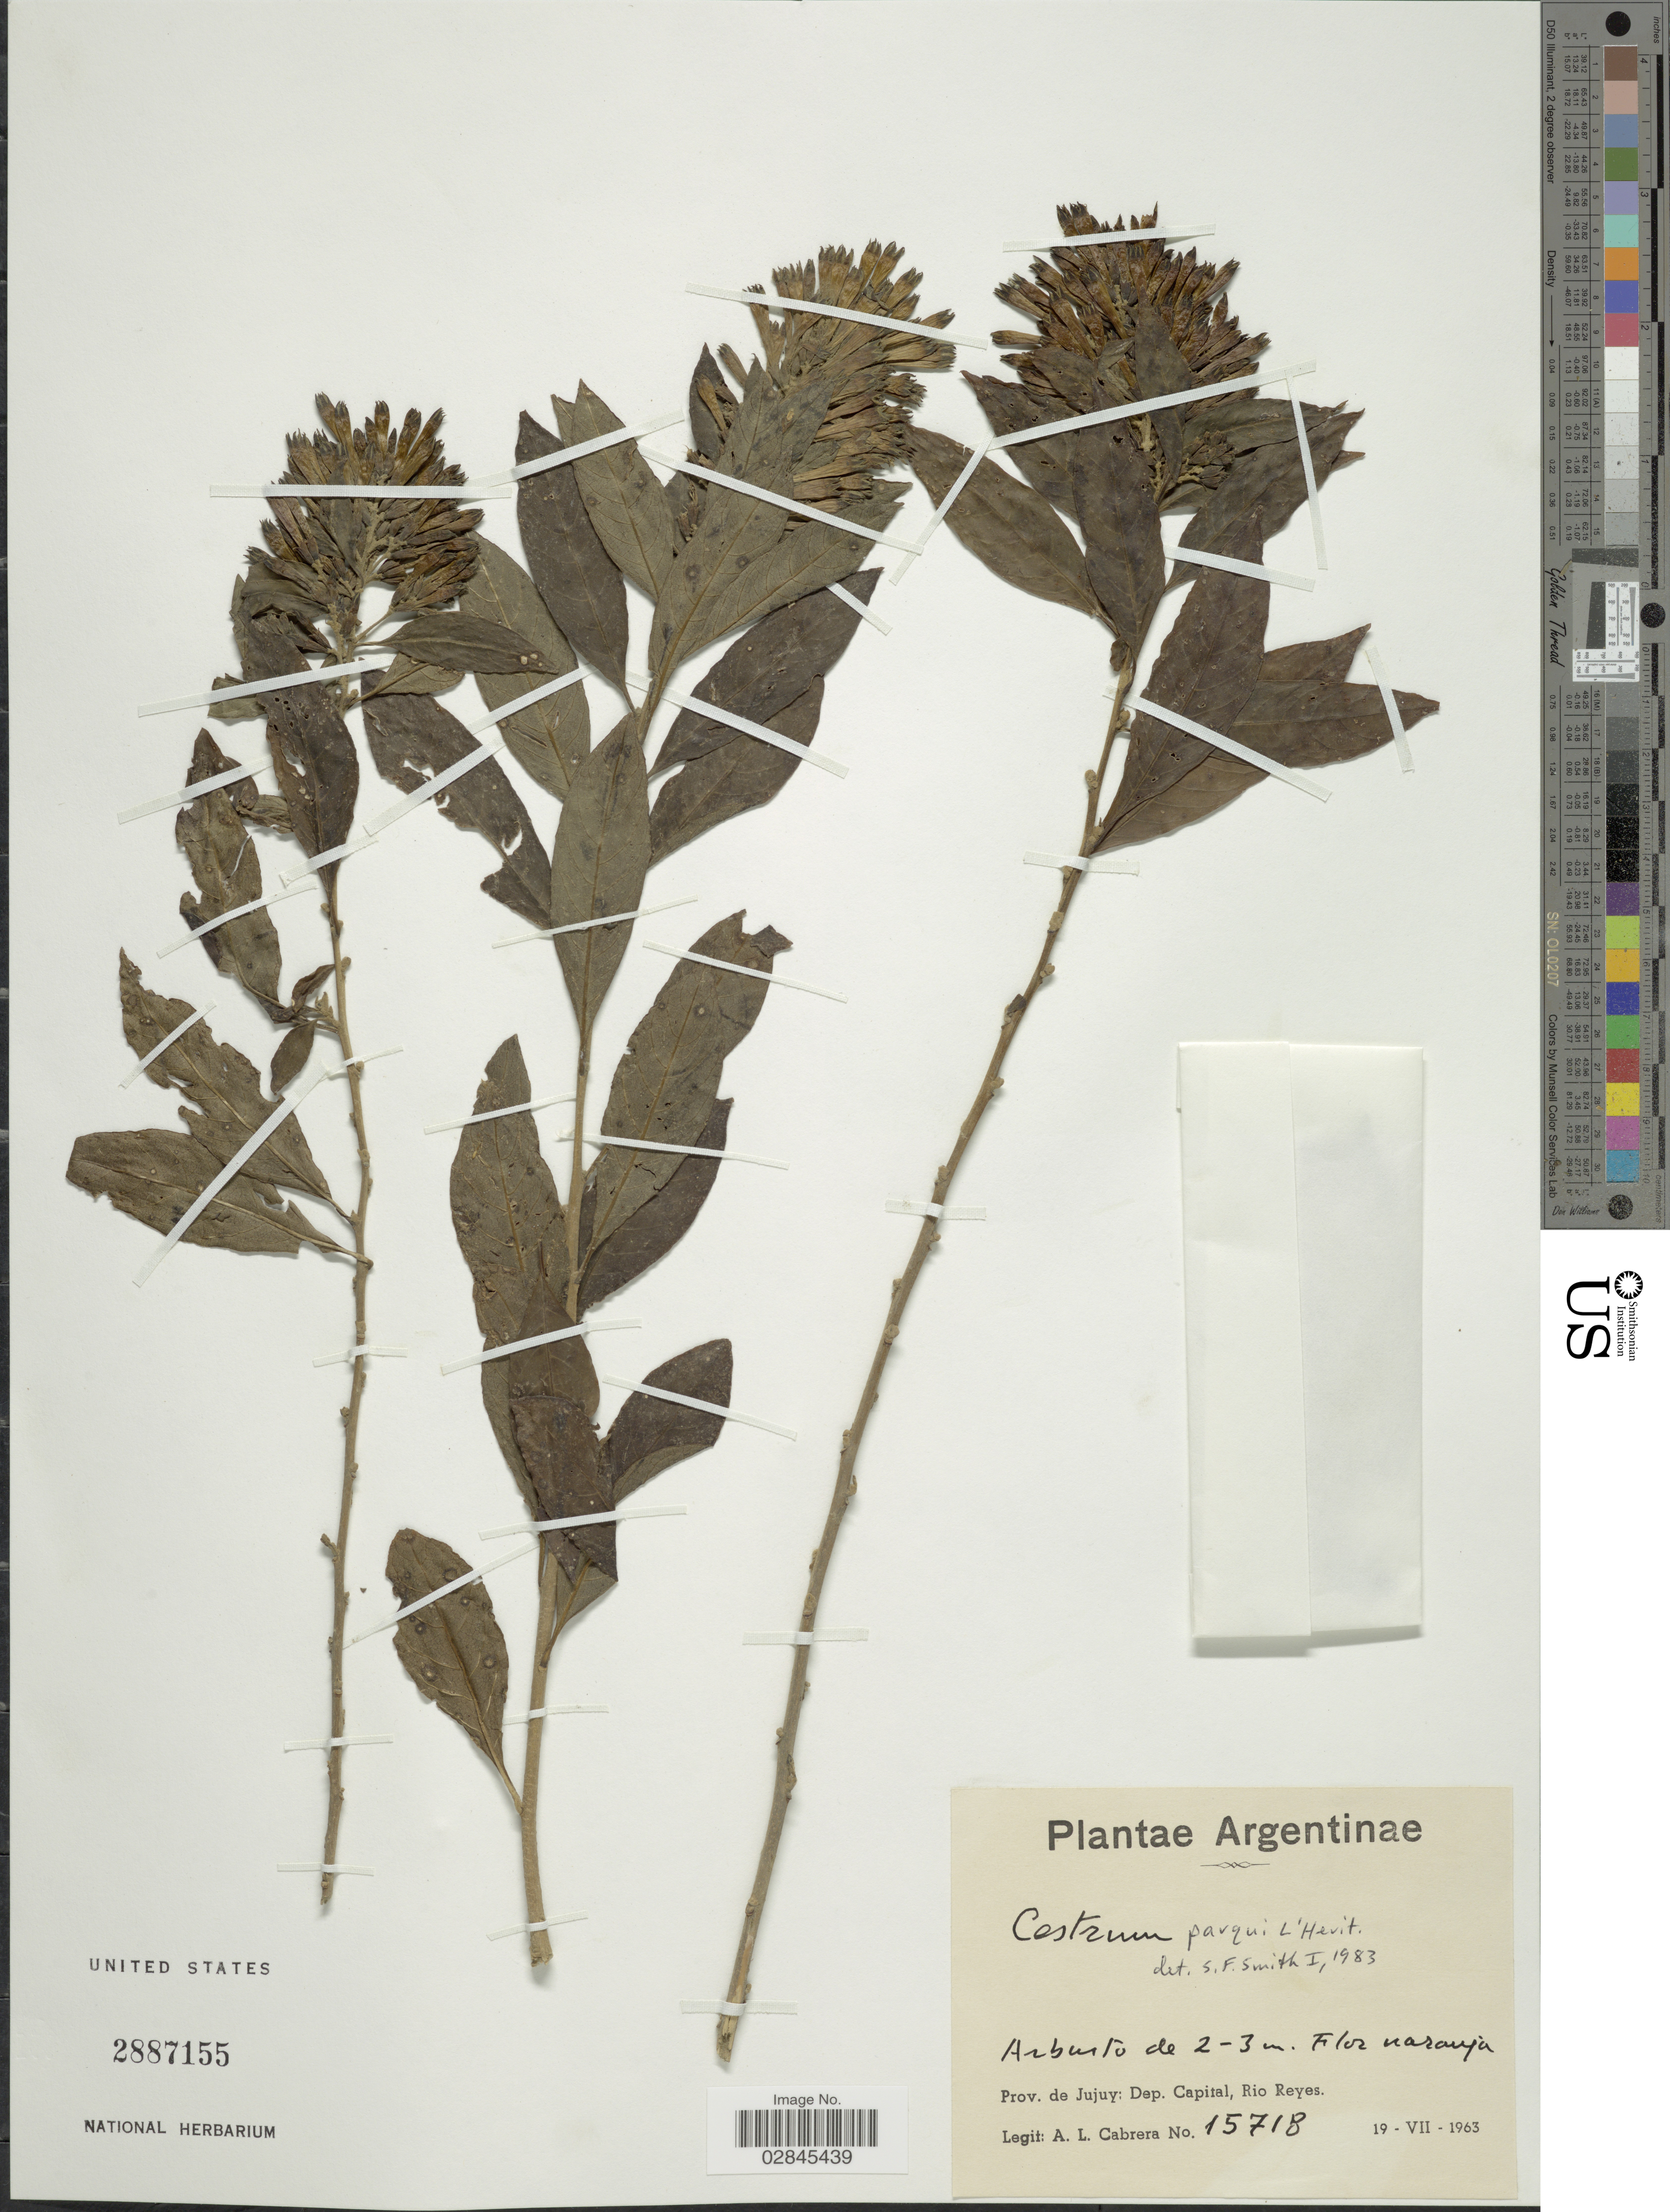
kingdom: Plantae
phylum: Tracheophyta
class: Magnoliopsida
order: Solanales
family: Solanaceae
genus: Cestrum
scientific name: Cestrum parqui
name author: L'Hér.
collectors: A. L. Cabrera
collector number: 15718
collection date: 1963-07-19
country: Argentina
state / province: Jujuy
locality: Dep. Capital, Rio Reyes.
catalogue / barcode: US 2887155